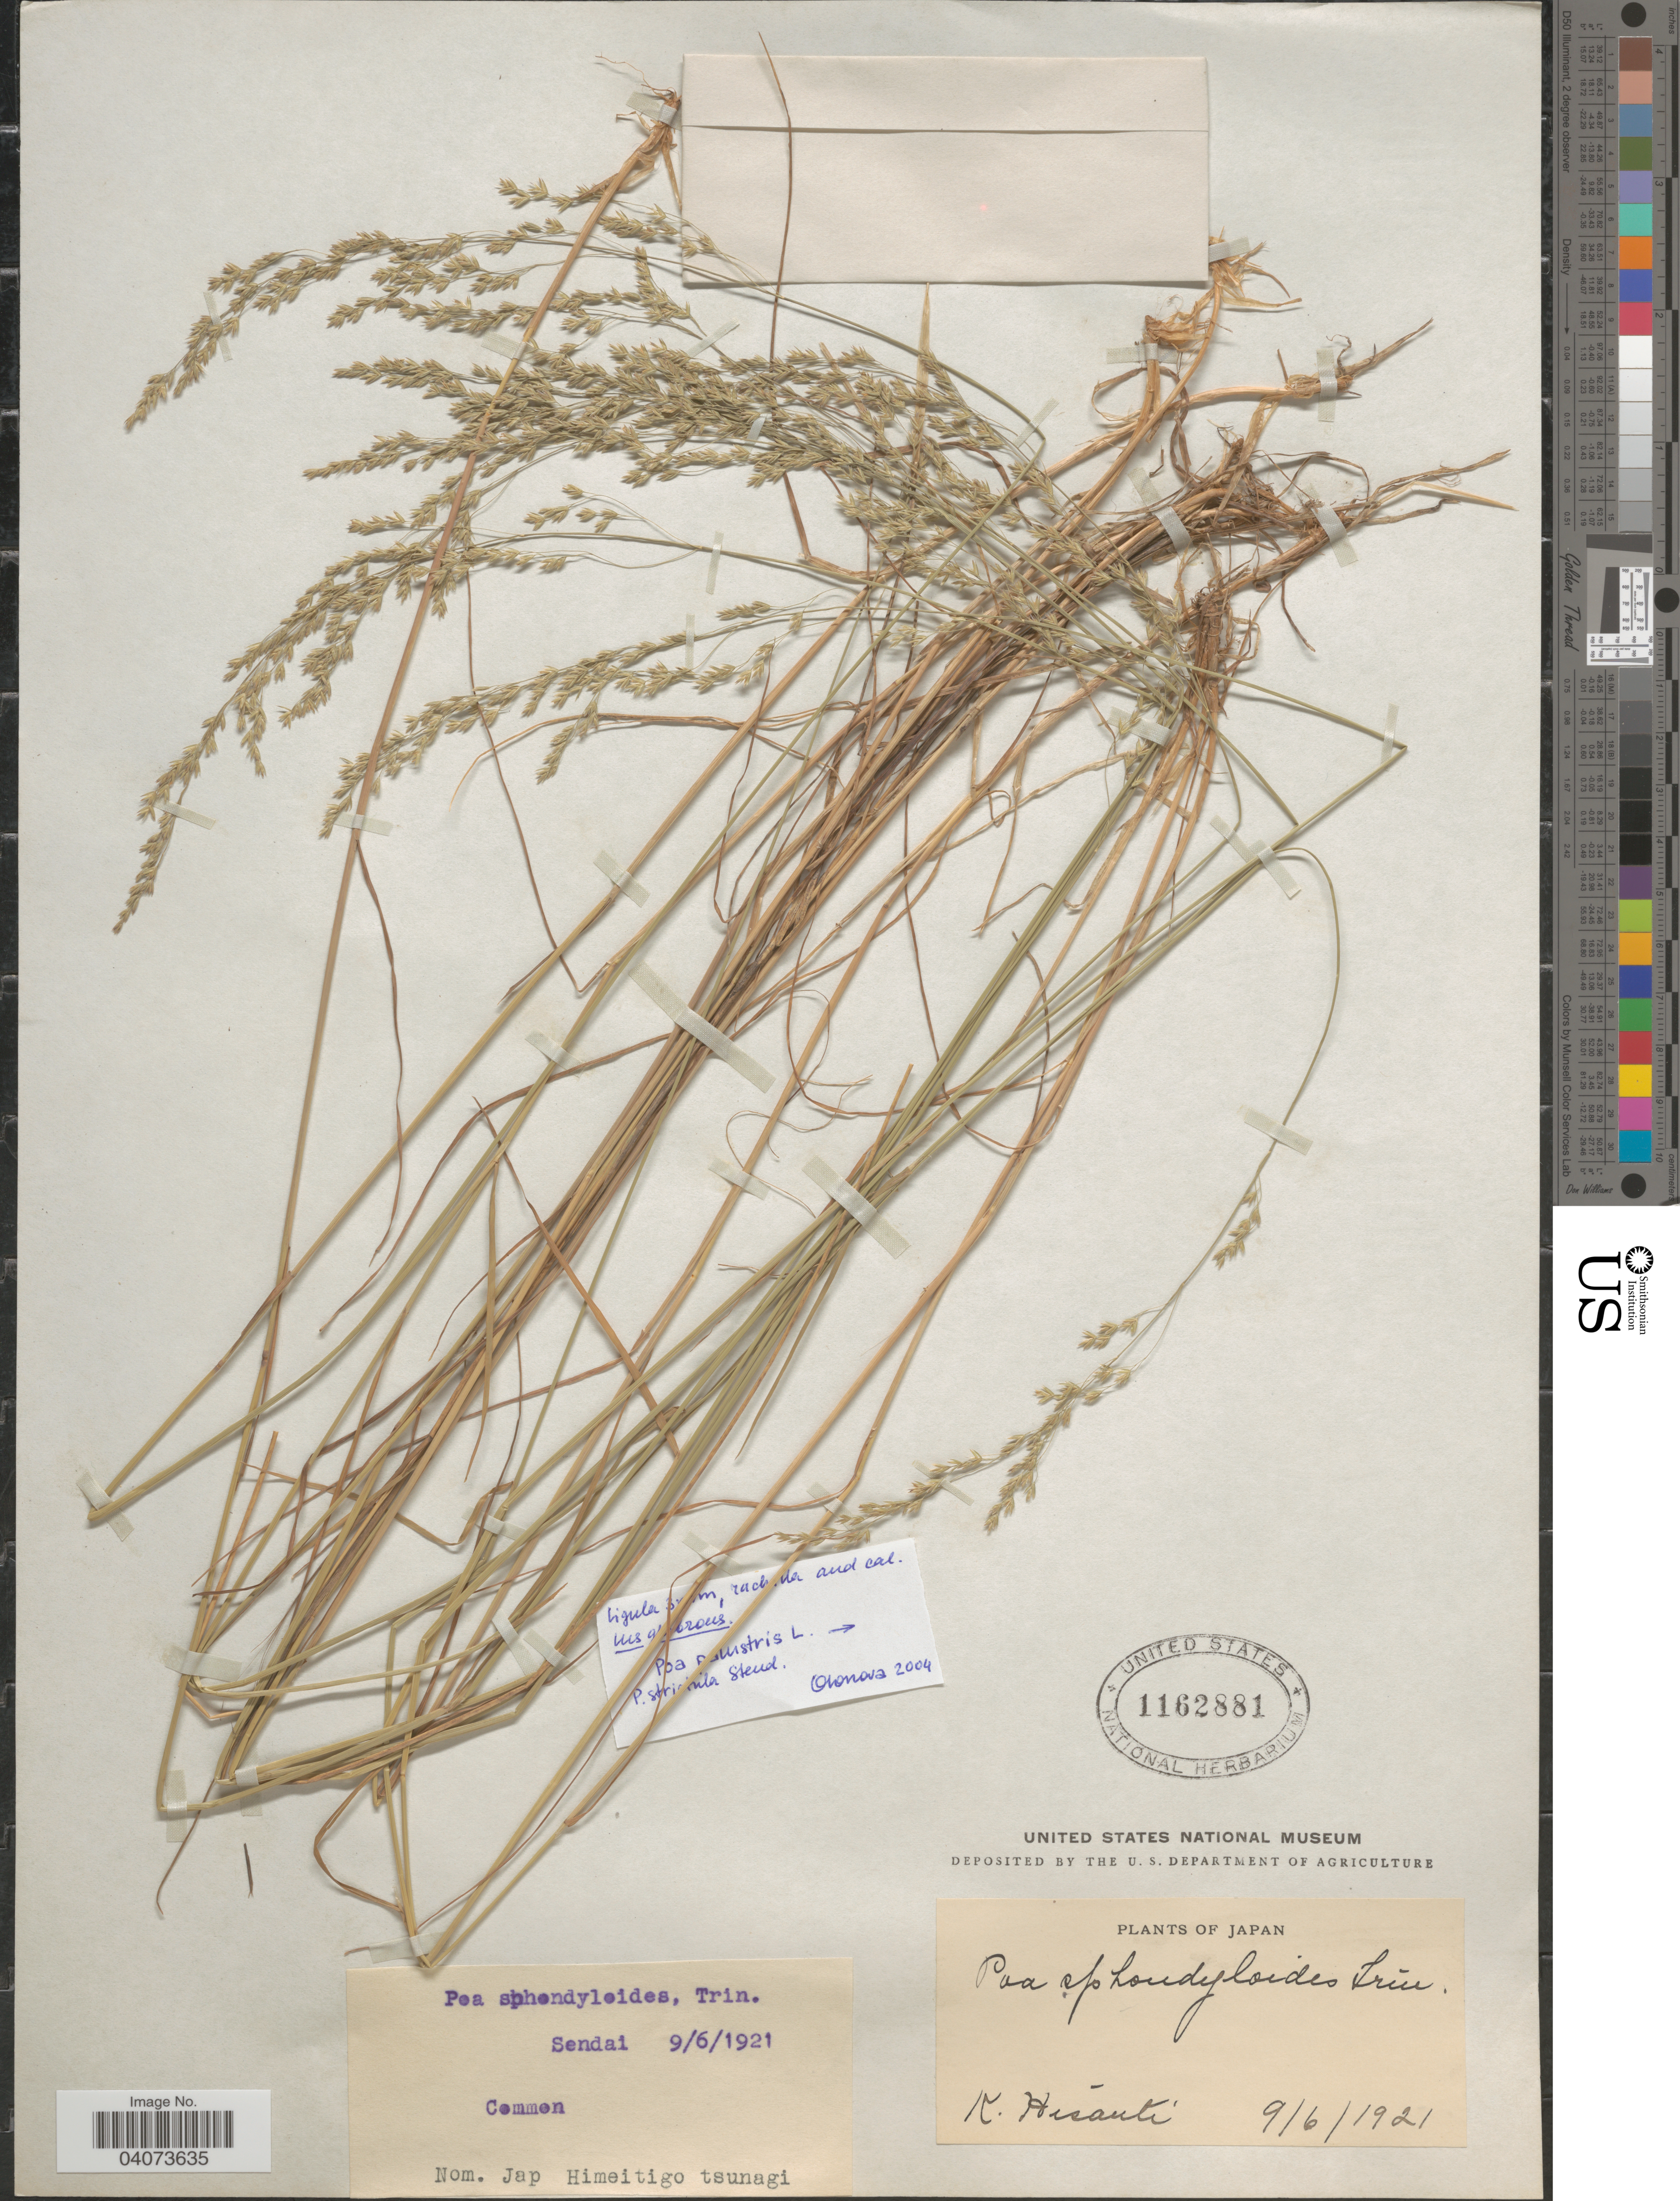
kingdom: Plantae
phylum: Tracheophyta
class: Liliopsida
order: Poales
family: Poaceae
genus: Poa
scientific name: Poa palustris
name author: L.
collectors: K. Hisauti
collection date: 1921-06-09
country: Japan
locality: Sendai.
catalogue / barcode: US 1162881